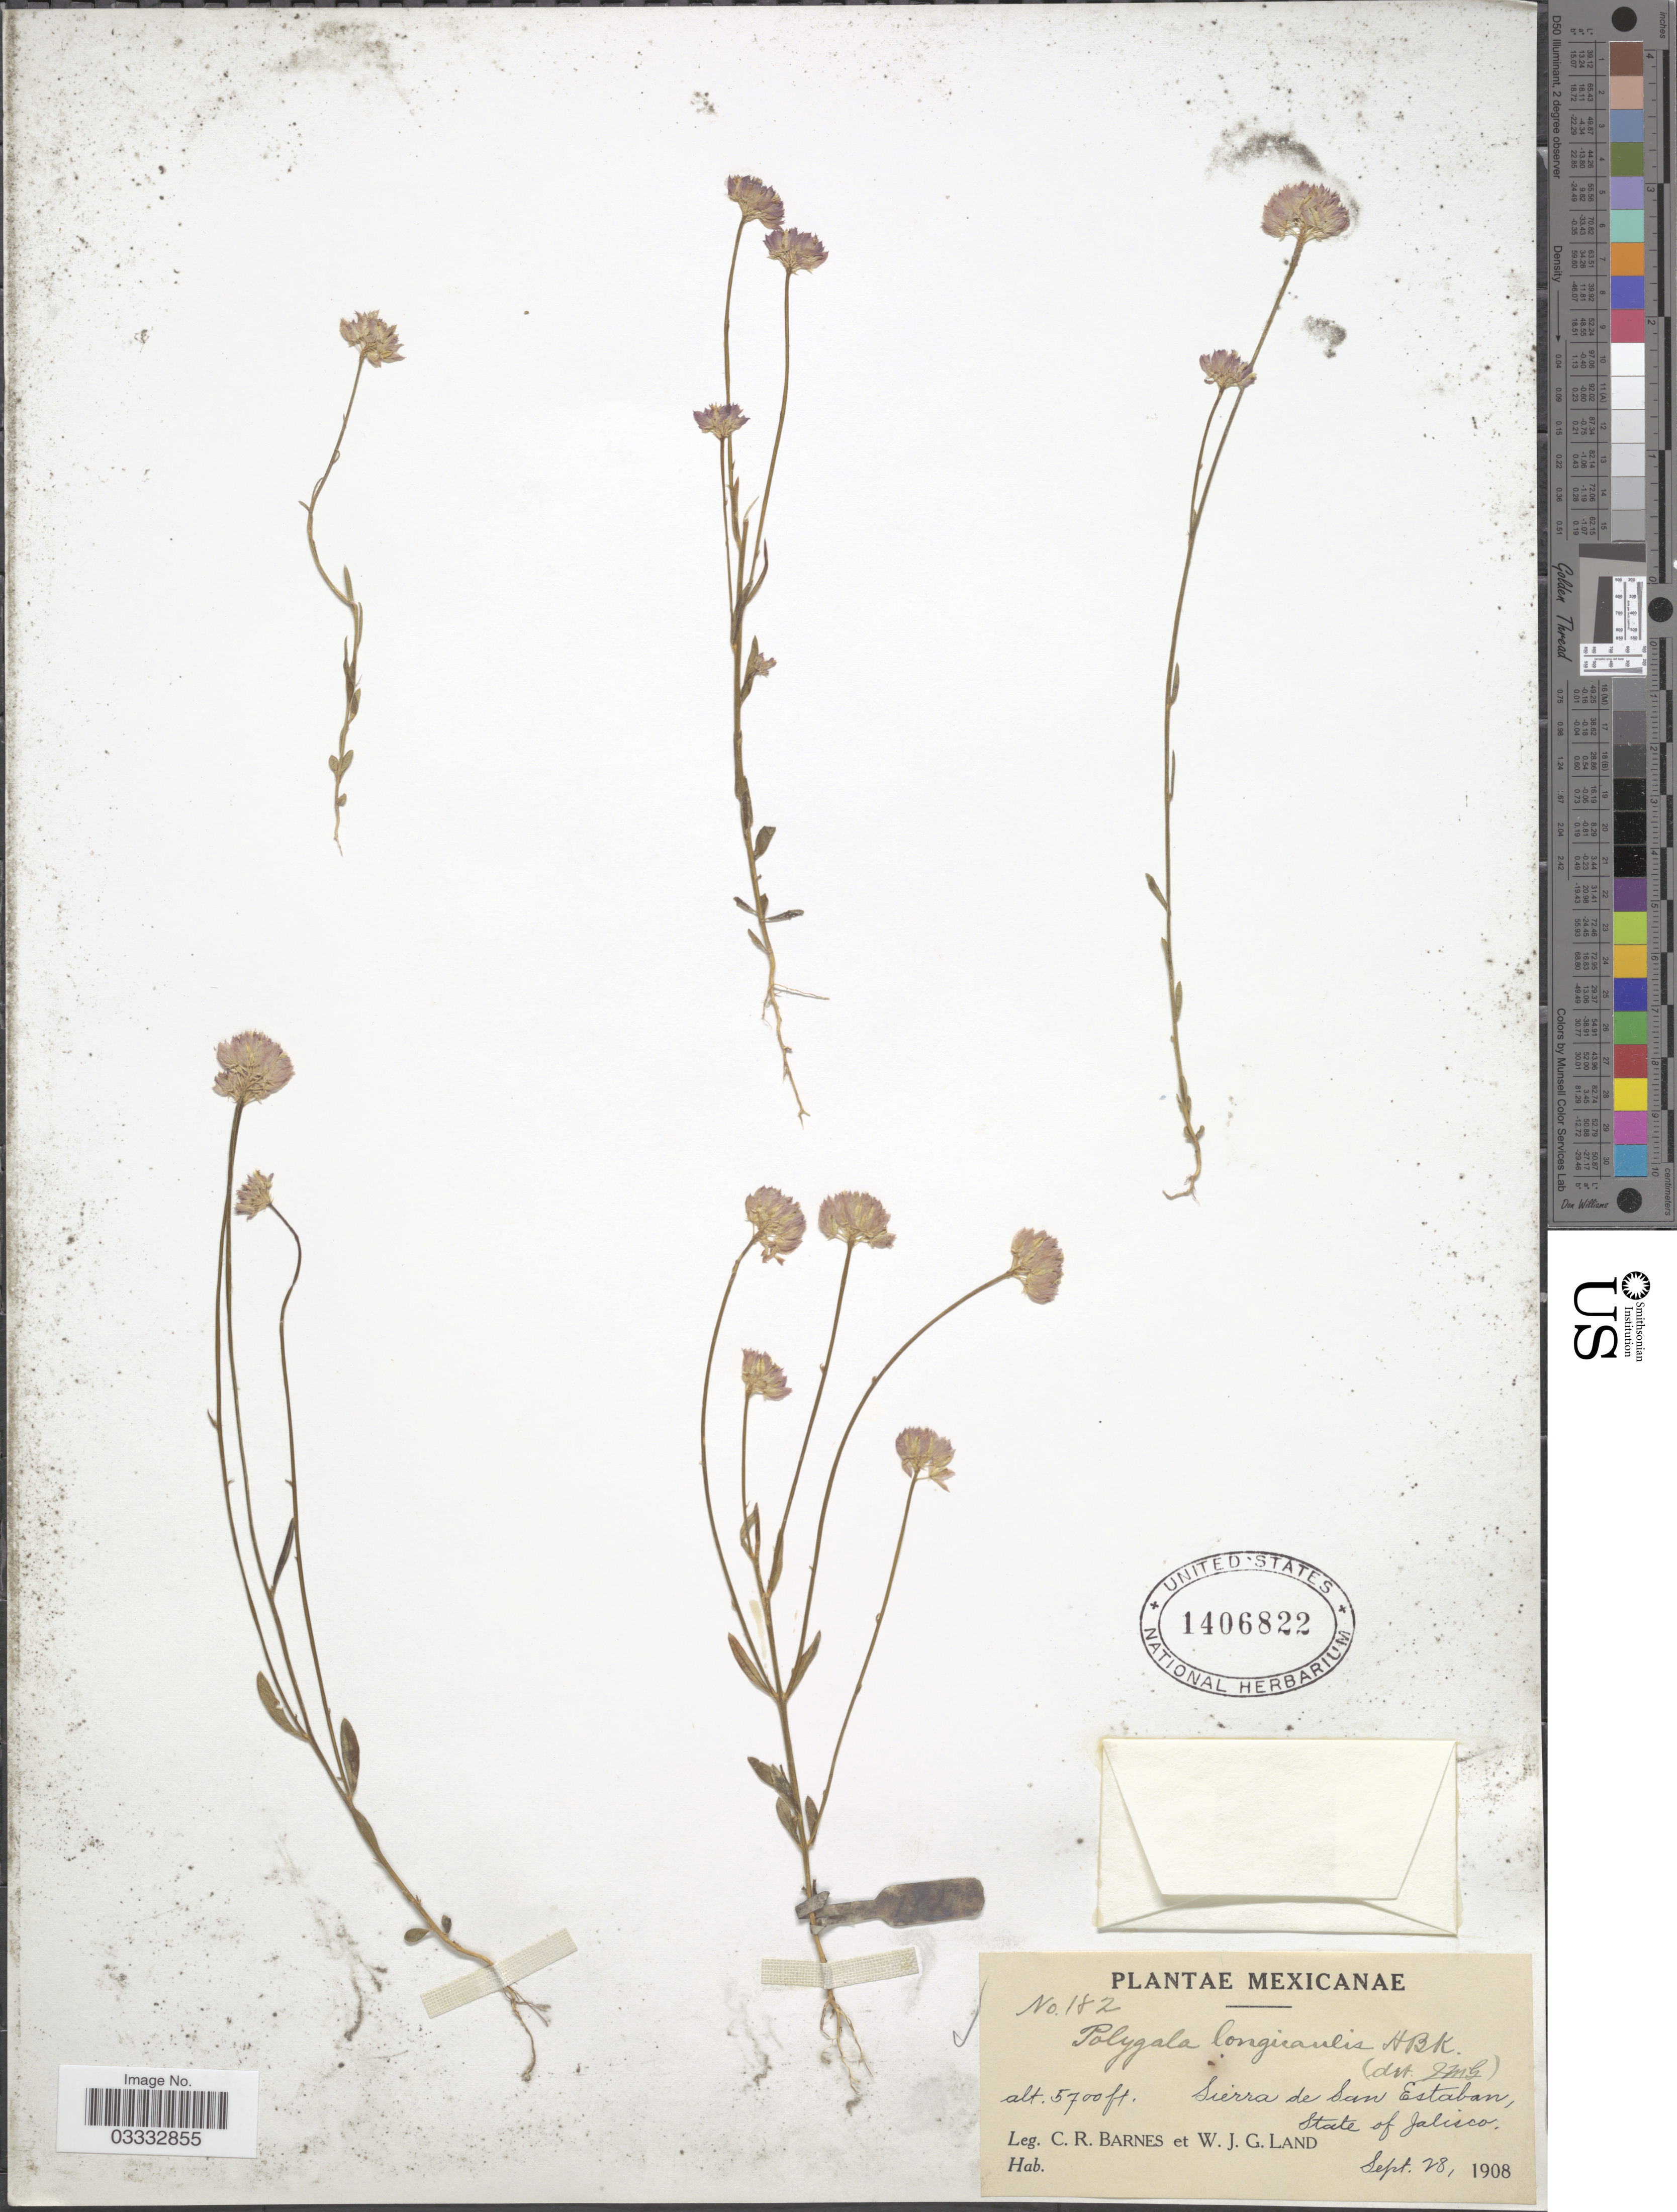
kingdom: Plantae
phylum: Tracheophyta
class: Magnoliopsida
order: Fabales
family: Polygalaceae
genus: Polygala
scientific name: Polygala longicaulis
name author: Kunth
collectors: C. R. Barnes & W. J. G. Land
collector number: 182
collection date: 1908-09-28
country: Mexico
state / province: Jalisco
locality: Sierra de San Estaban.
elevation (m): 1737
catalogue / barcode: US 1406822